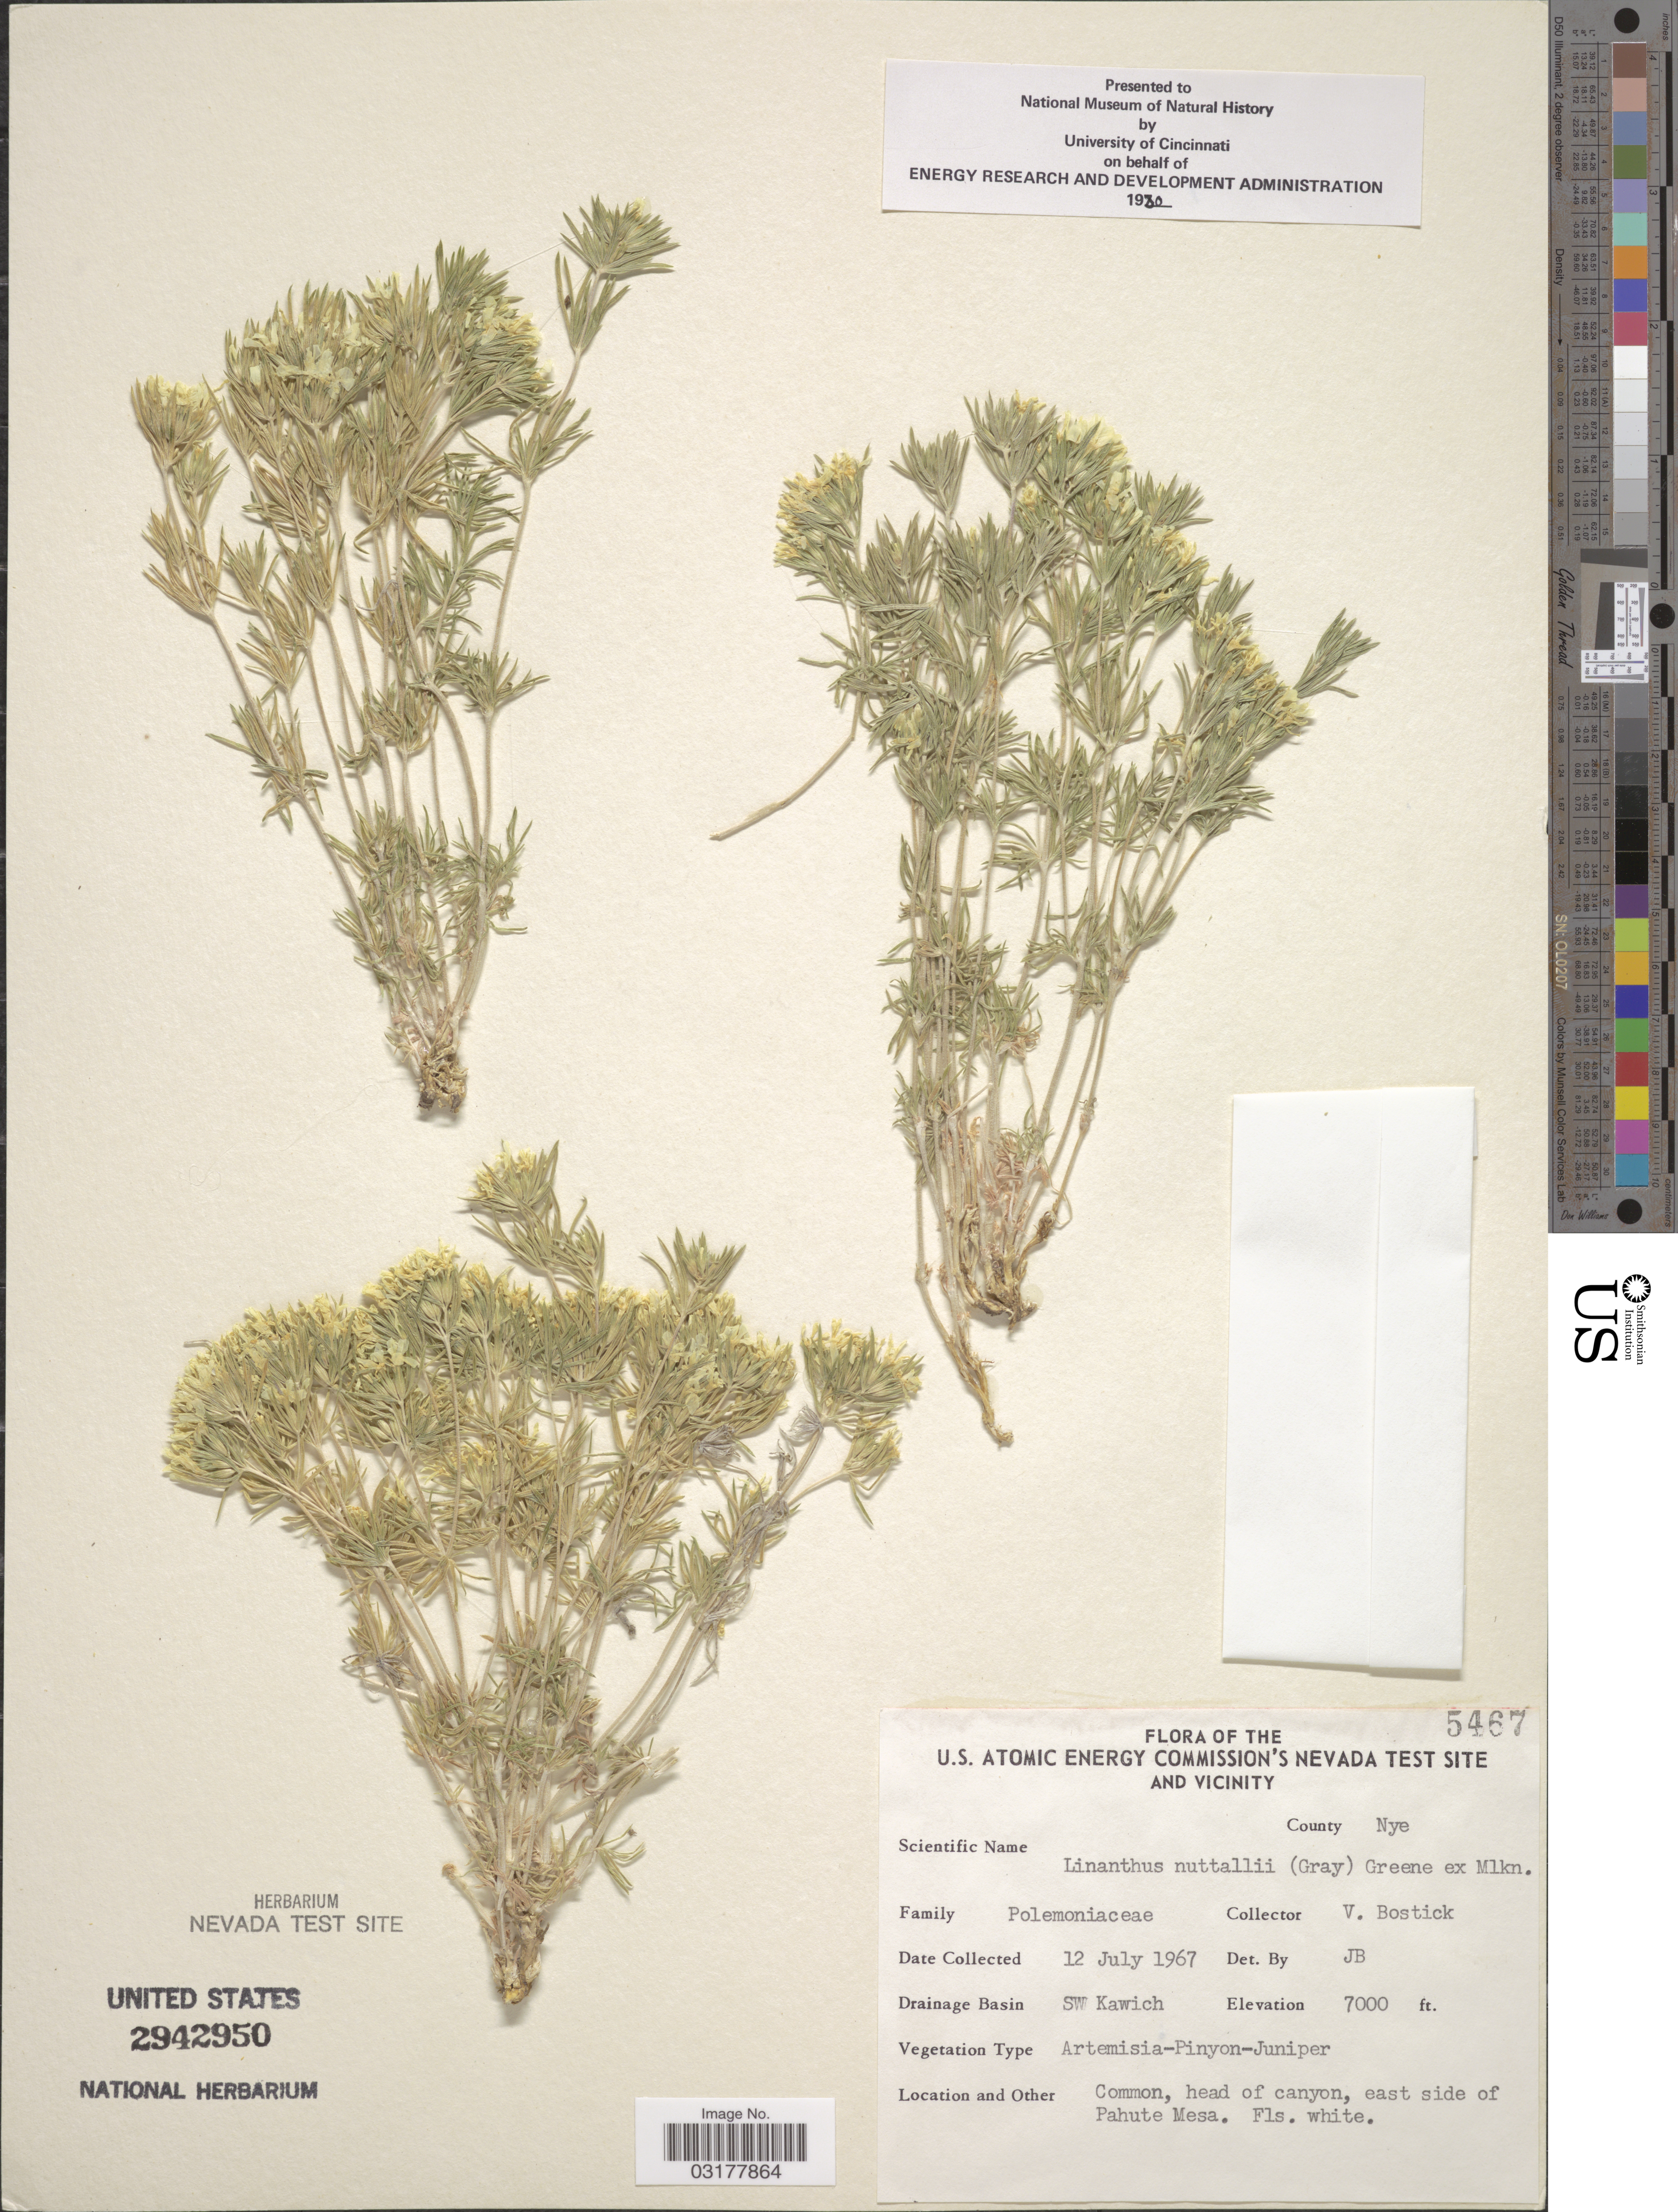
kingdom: Plantae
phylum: Tracheophyta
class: Magnoliopsida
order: Ericales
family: Polemoniaceae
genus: Leptosiphon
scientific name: Leptosiphon nuttallii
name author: (A. Gray) J.M. Porter & L.A. Johnson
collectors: V. Bostick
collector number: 5467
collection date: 1967-07-12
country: United States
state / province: Nevada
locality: U.S. Atomic Energy Commission's Nevada Test Site and Vicinity. County Nye. Drainage Basin SW Kawich. Head of canyon, east side of Pahute Mesa.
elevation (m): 2134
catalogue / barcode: US 2942950